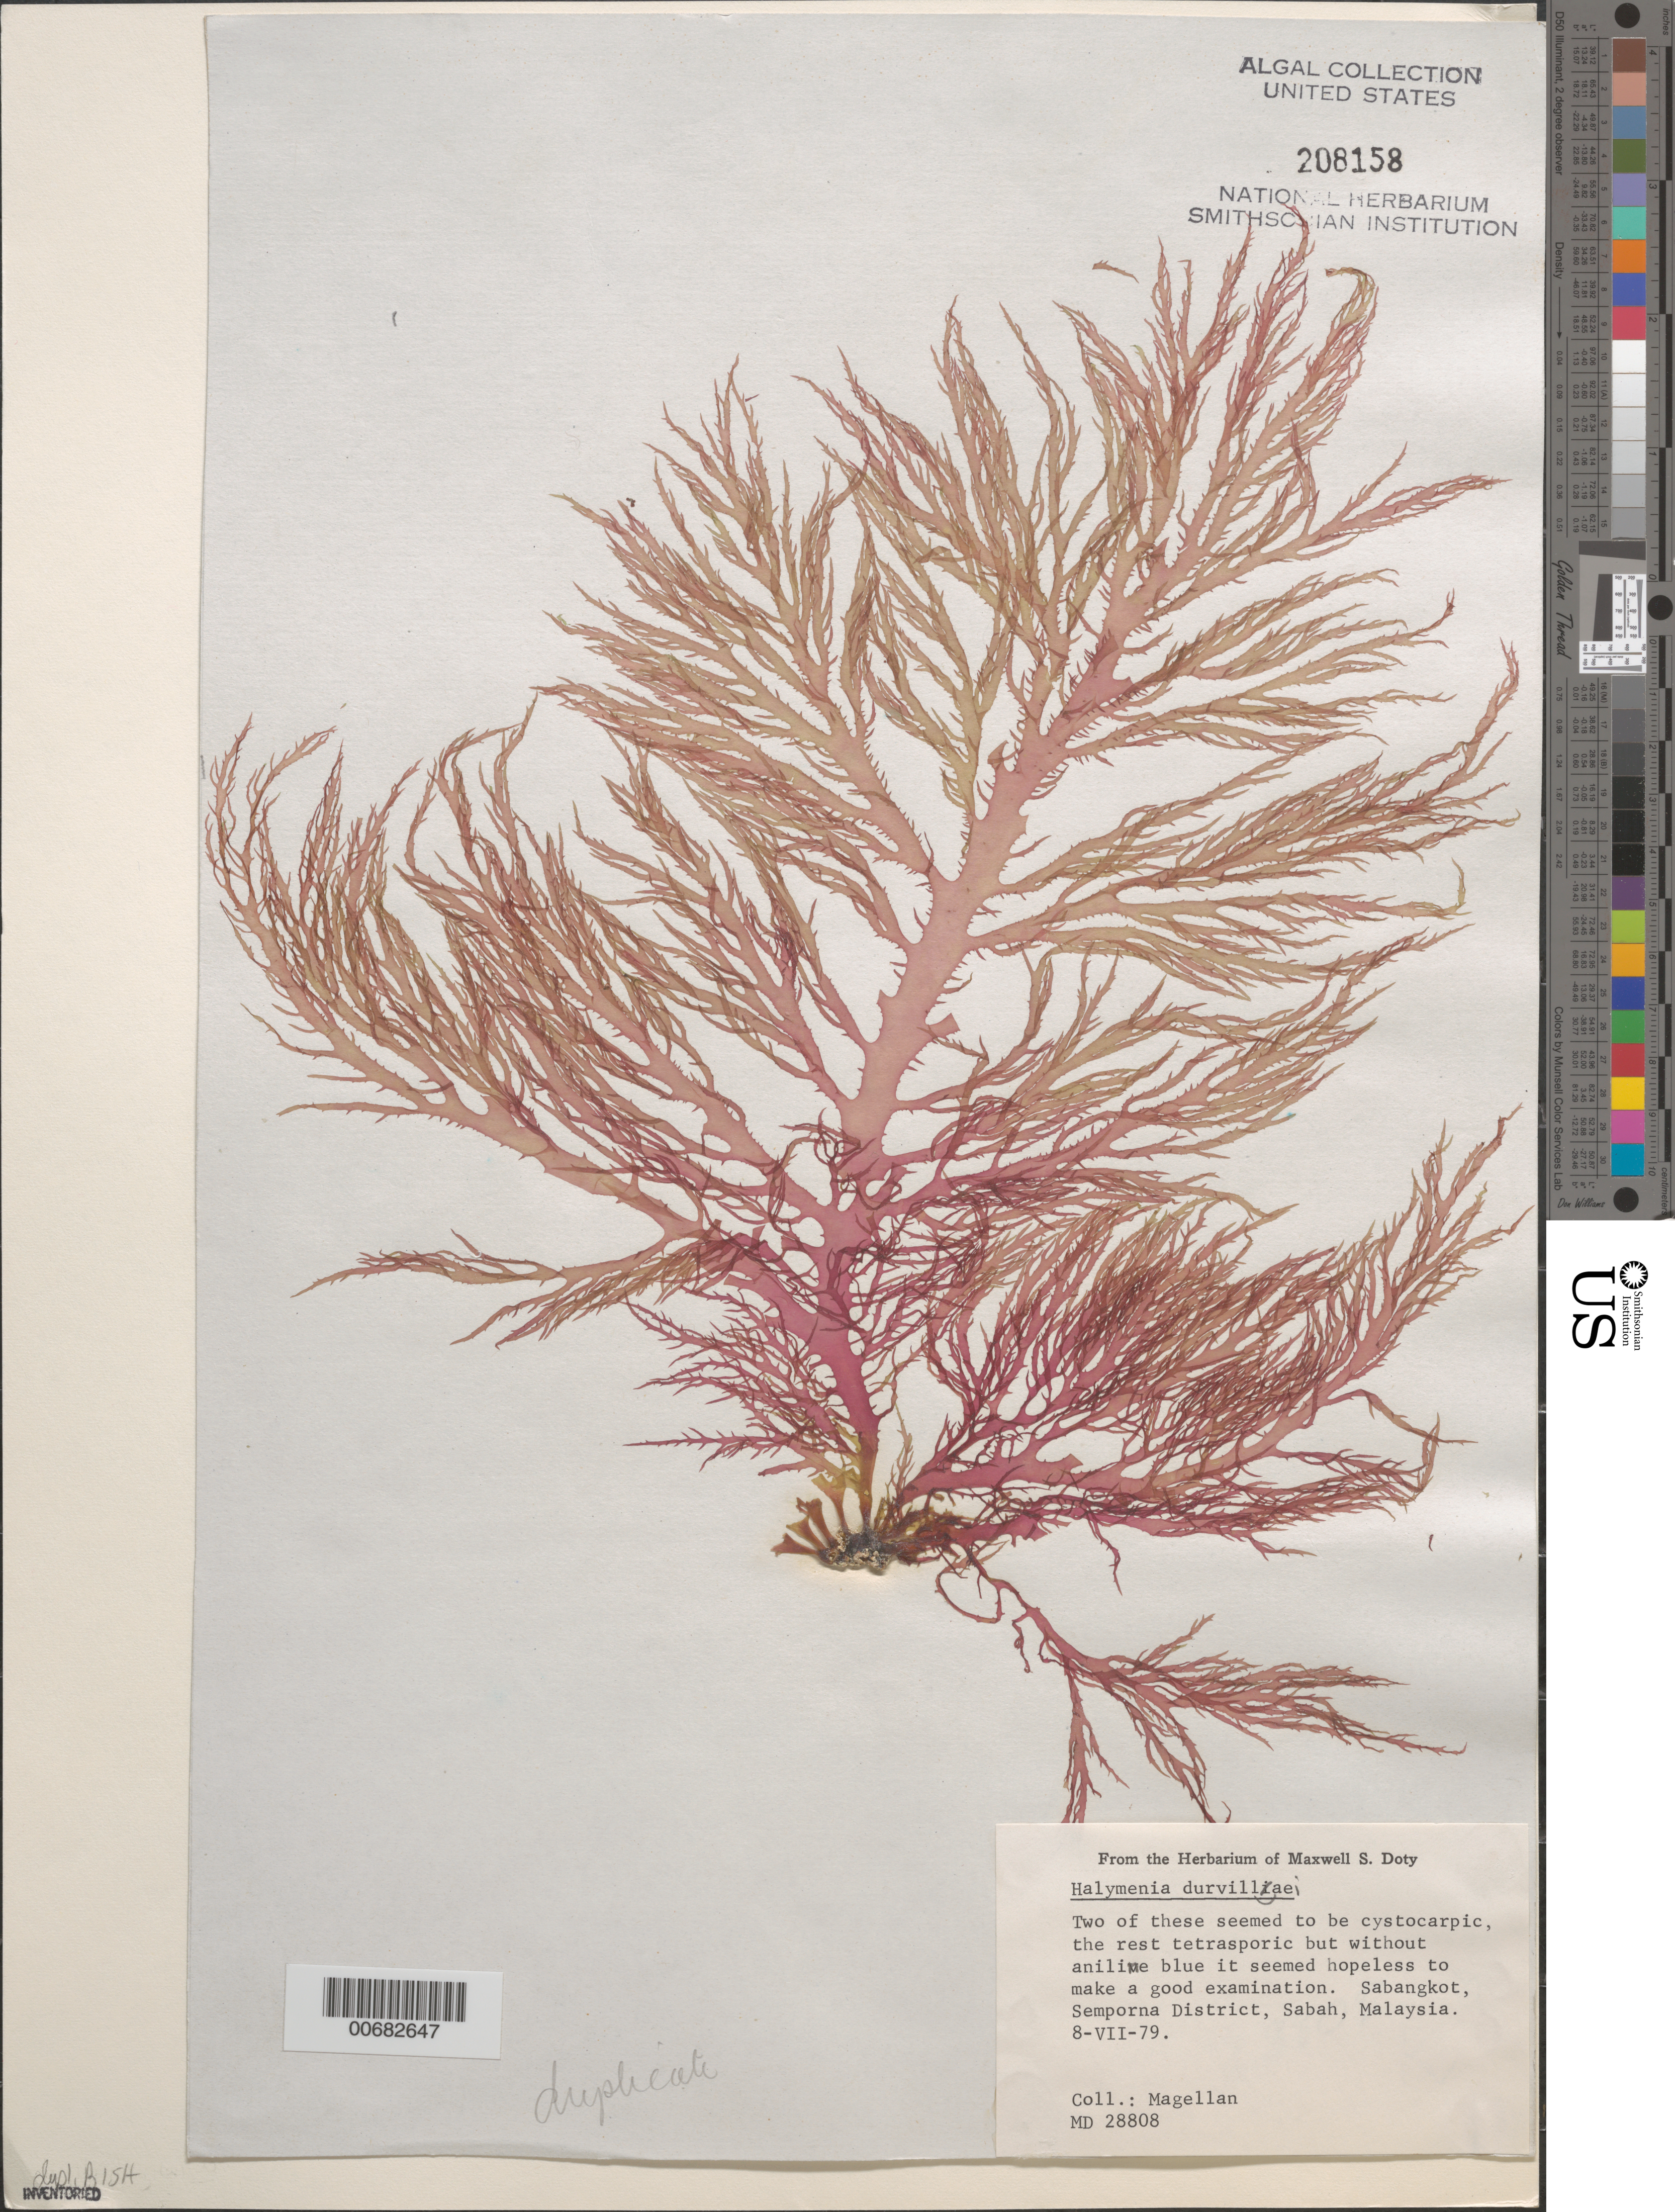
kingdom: Plantae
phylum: Rhodophyta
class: Florideophyceae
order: Halymeniales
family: Halymeniaceae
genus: Halymenia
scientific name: Halymenia durvillaei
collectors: -. Magellan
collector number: MSD 28808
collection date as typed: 08 Jul 1979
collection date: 1979-07-08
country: Malaysia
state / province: Sabah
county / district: Semporna District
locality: Sabangkot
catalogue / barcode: US 208158